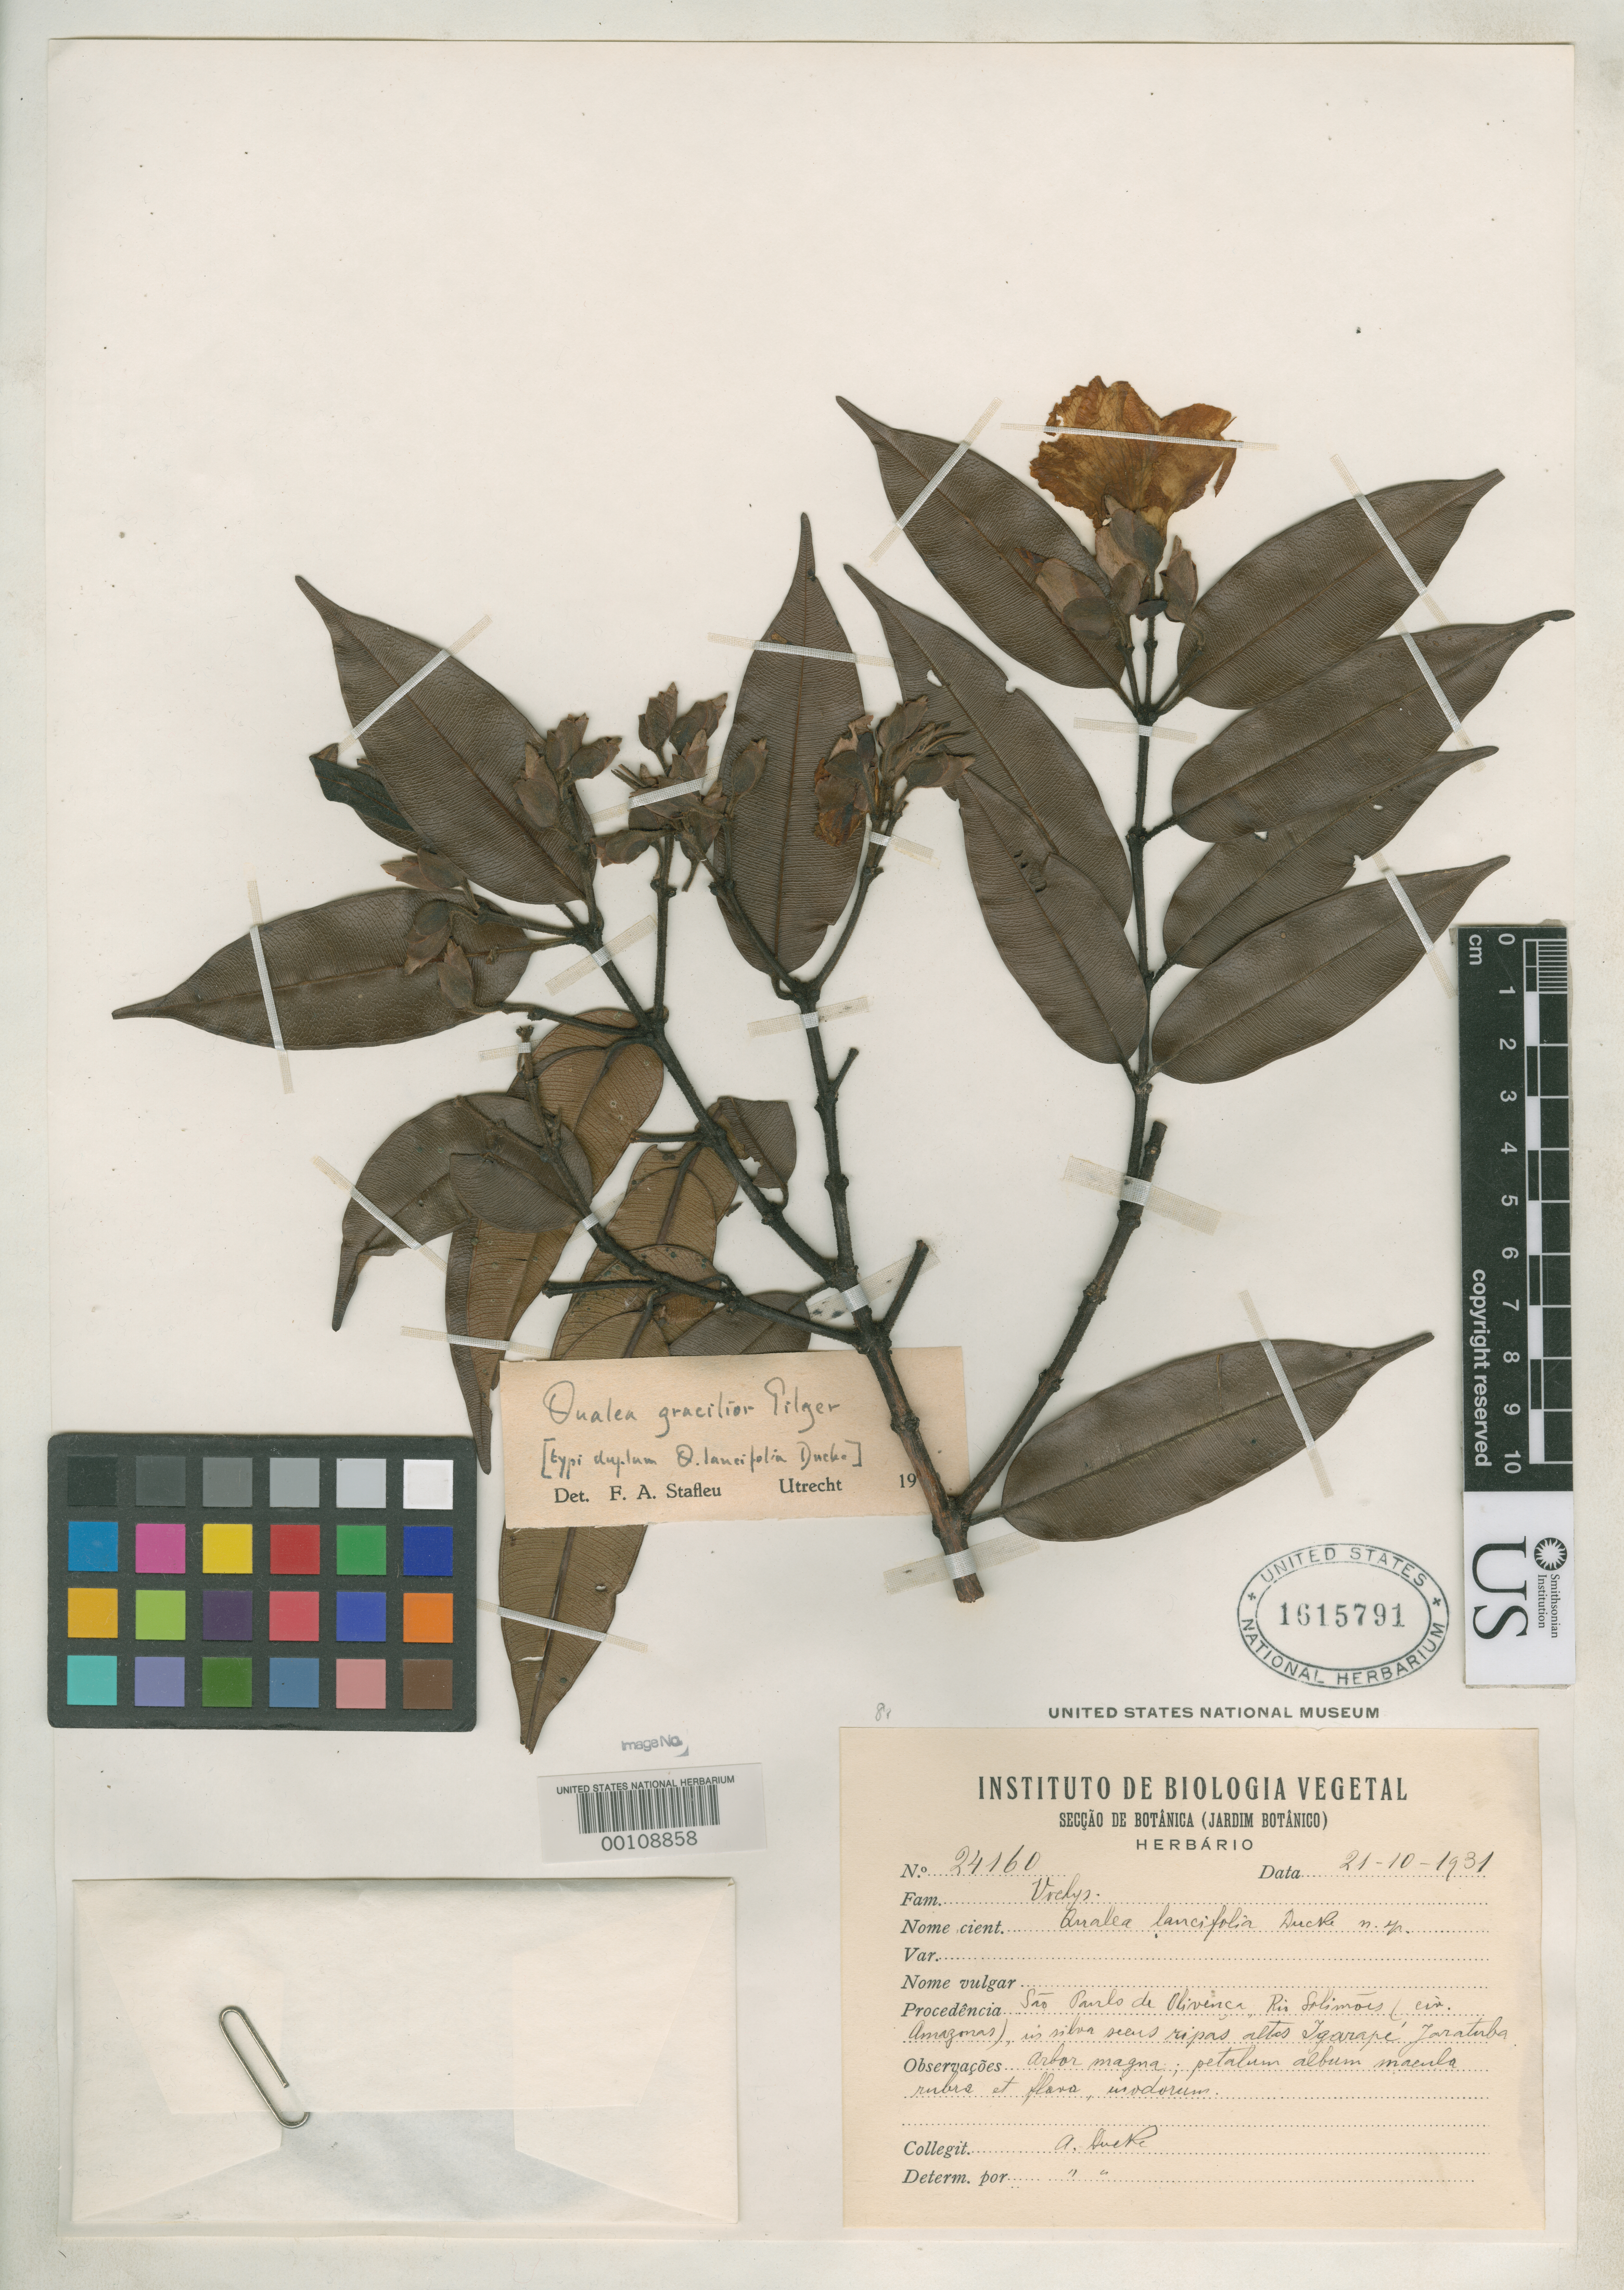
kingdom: Plantae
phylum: Tracheophyta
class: Magnoliopsida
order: Myrtales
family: Vochysiaceae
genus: Qualea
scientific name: Qualea lancifolia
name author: Ducke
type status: Isotype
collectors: A. Ducke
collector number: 24160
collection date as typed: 21 Oct 1931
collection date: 1931-10-21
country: Brazil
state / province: Amazonas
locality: San Paulo de Olivenca, Rio Salimoes.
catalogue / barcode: US 1615791